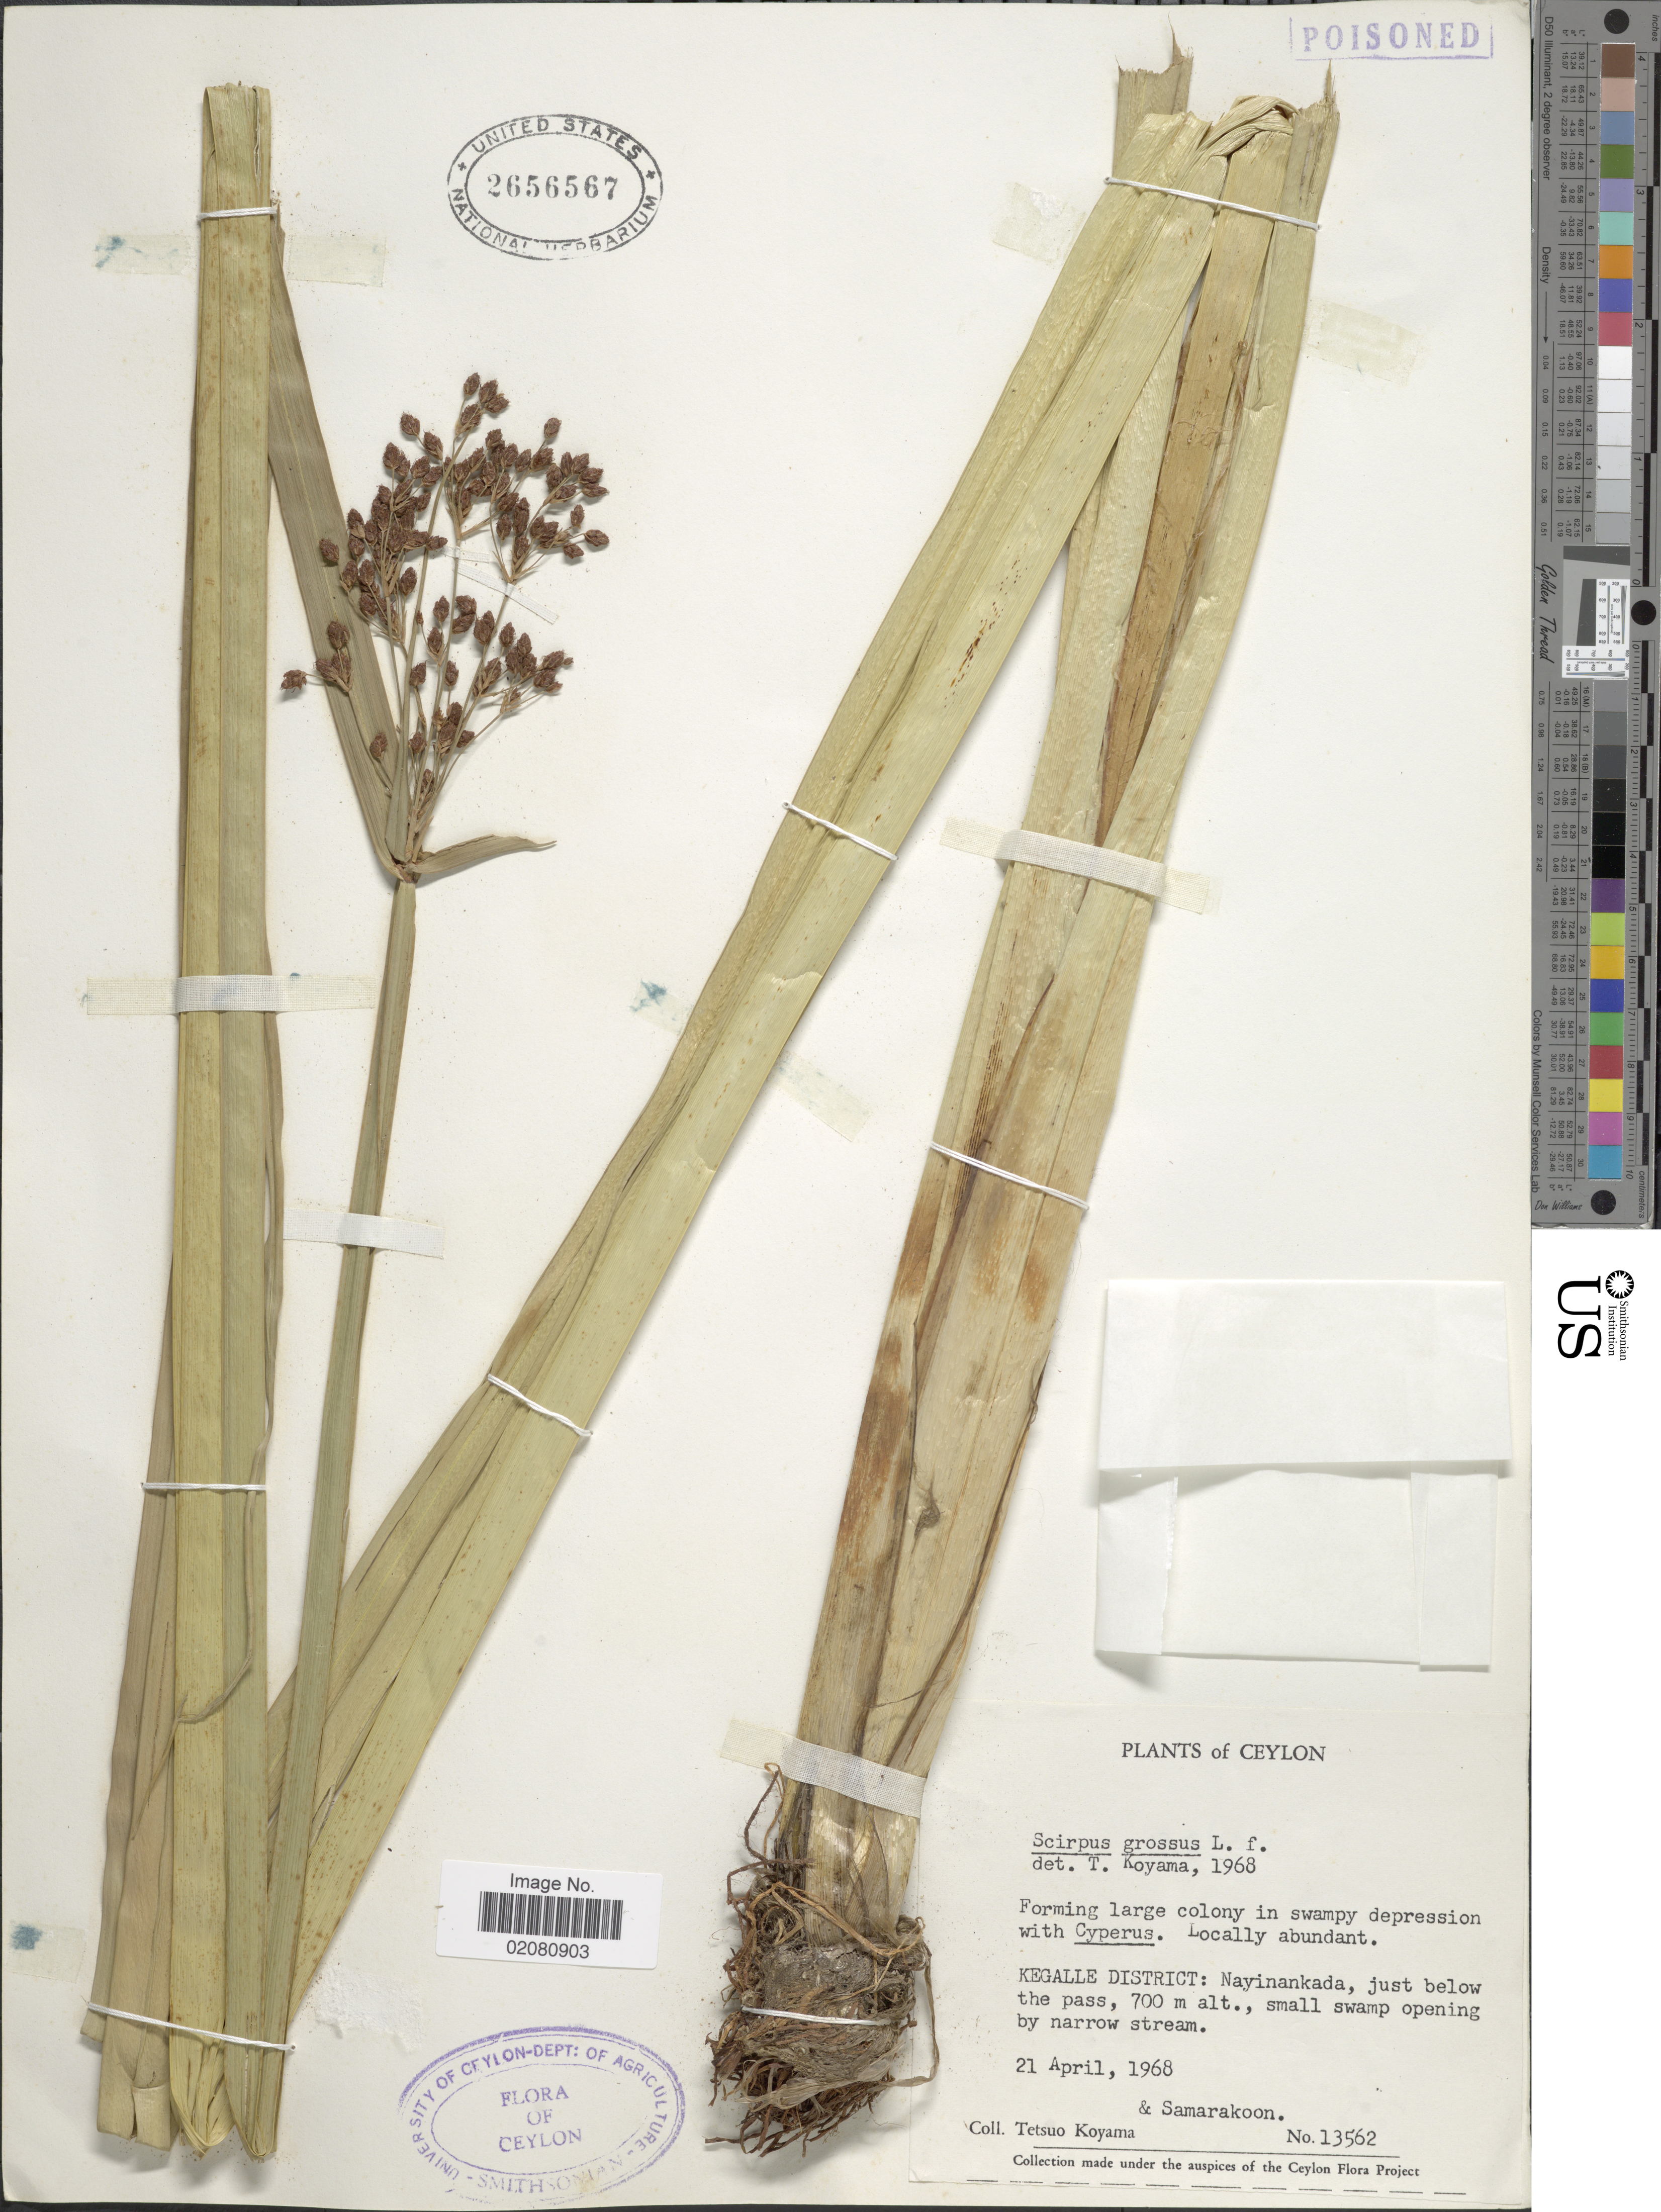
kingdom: Plantae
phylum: Tracheophyta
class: Liliopsida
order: Poales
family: Cyperaceae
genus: Actinoscirpus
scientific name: Actinoscirpus grossus var. grossus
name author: (L. f.) Goetgh. & D.A. Simpson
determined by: Strong, M. T., (US), Smithsonian Institution - National Museum of Natural History (UNITED STATES)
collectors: T. Koyama & T. Samarakoon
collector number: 13562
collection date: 1968-04-21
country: Sri Lanka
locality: Ceylon. Kegalle District: Nayinankada, just below the pass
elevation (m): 700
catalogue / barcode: US 2656567